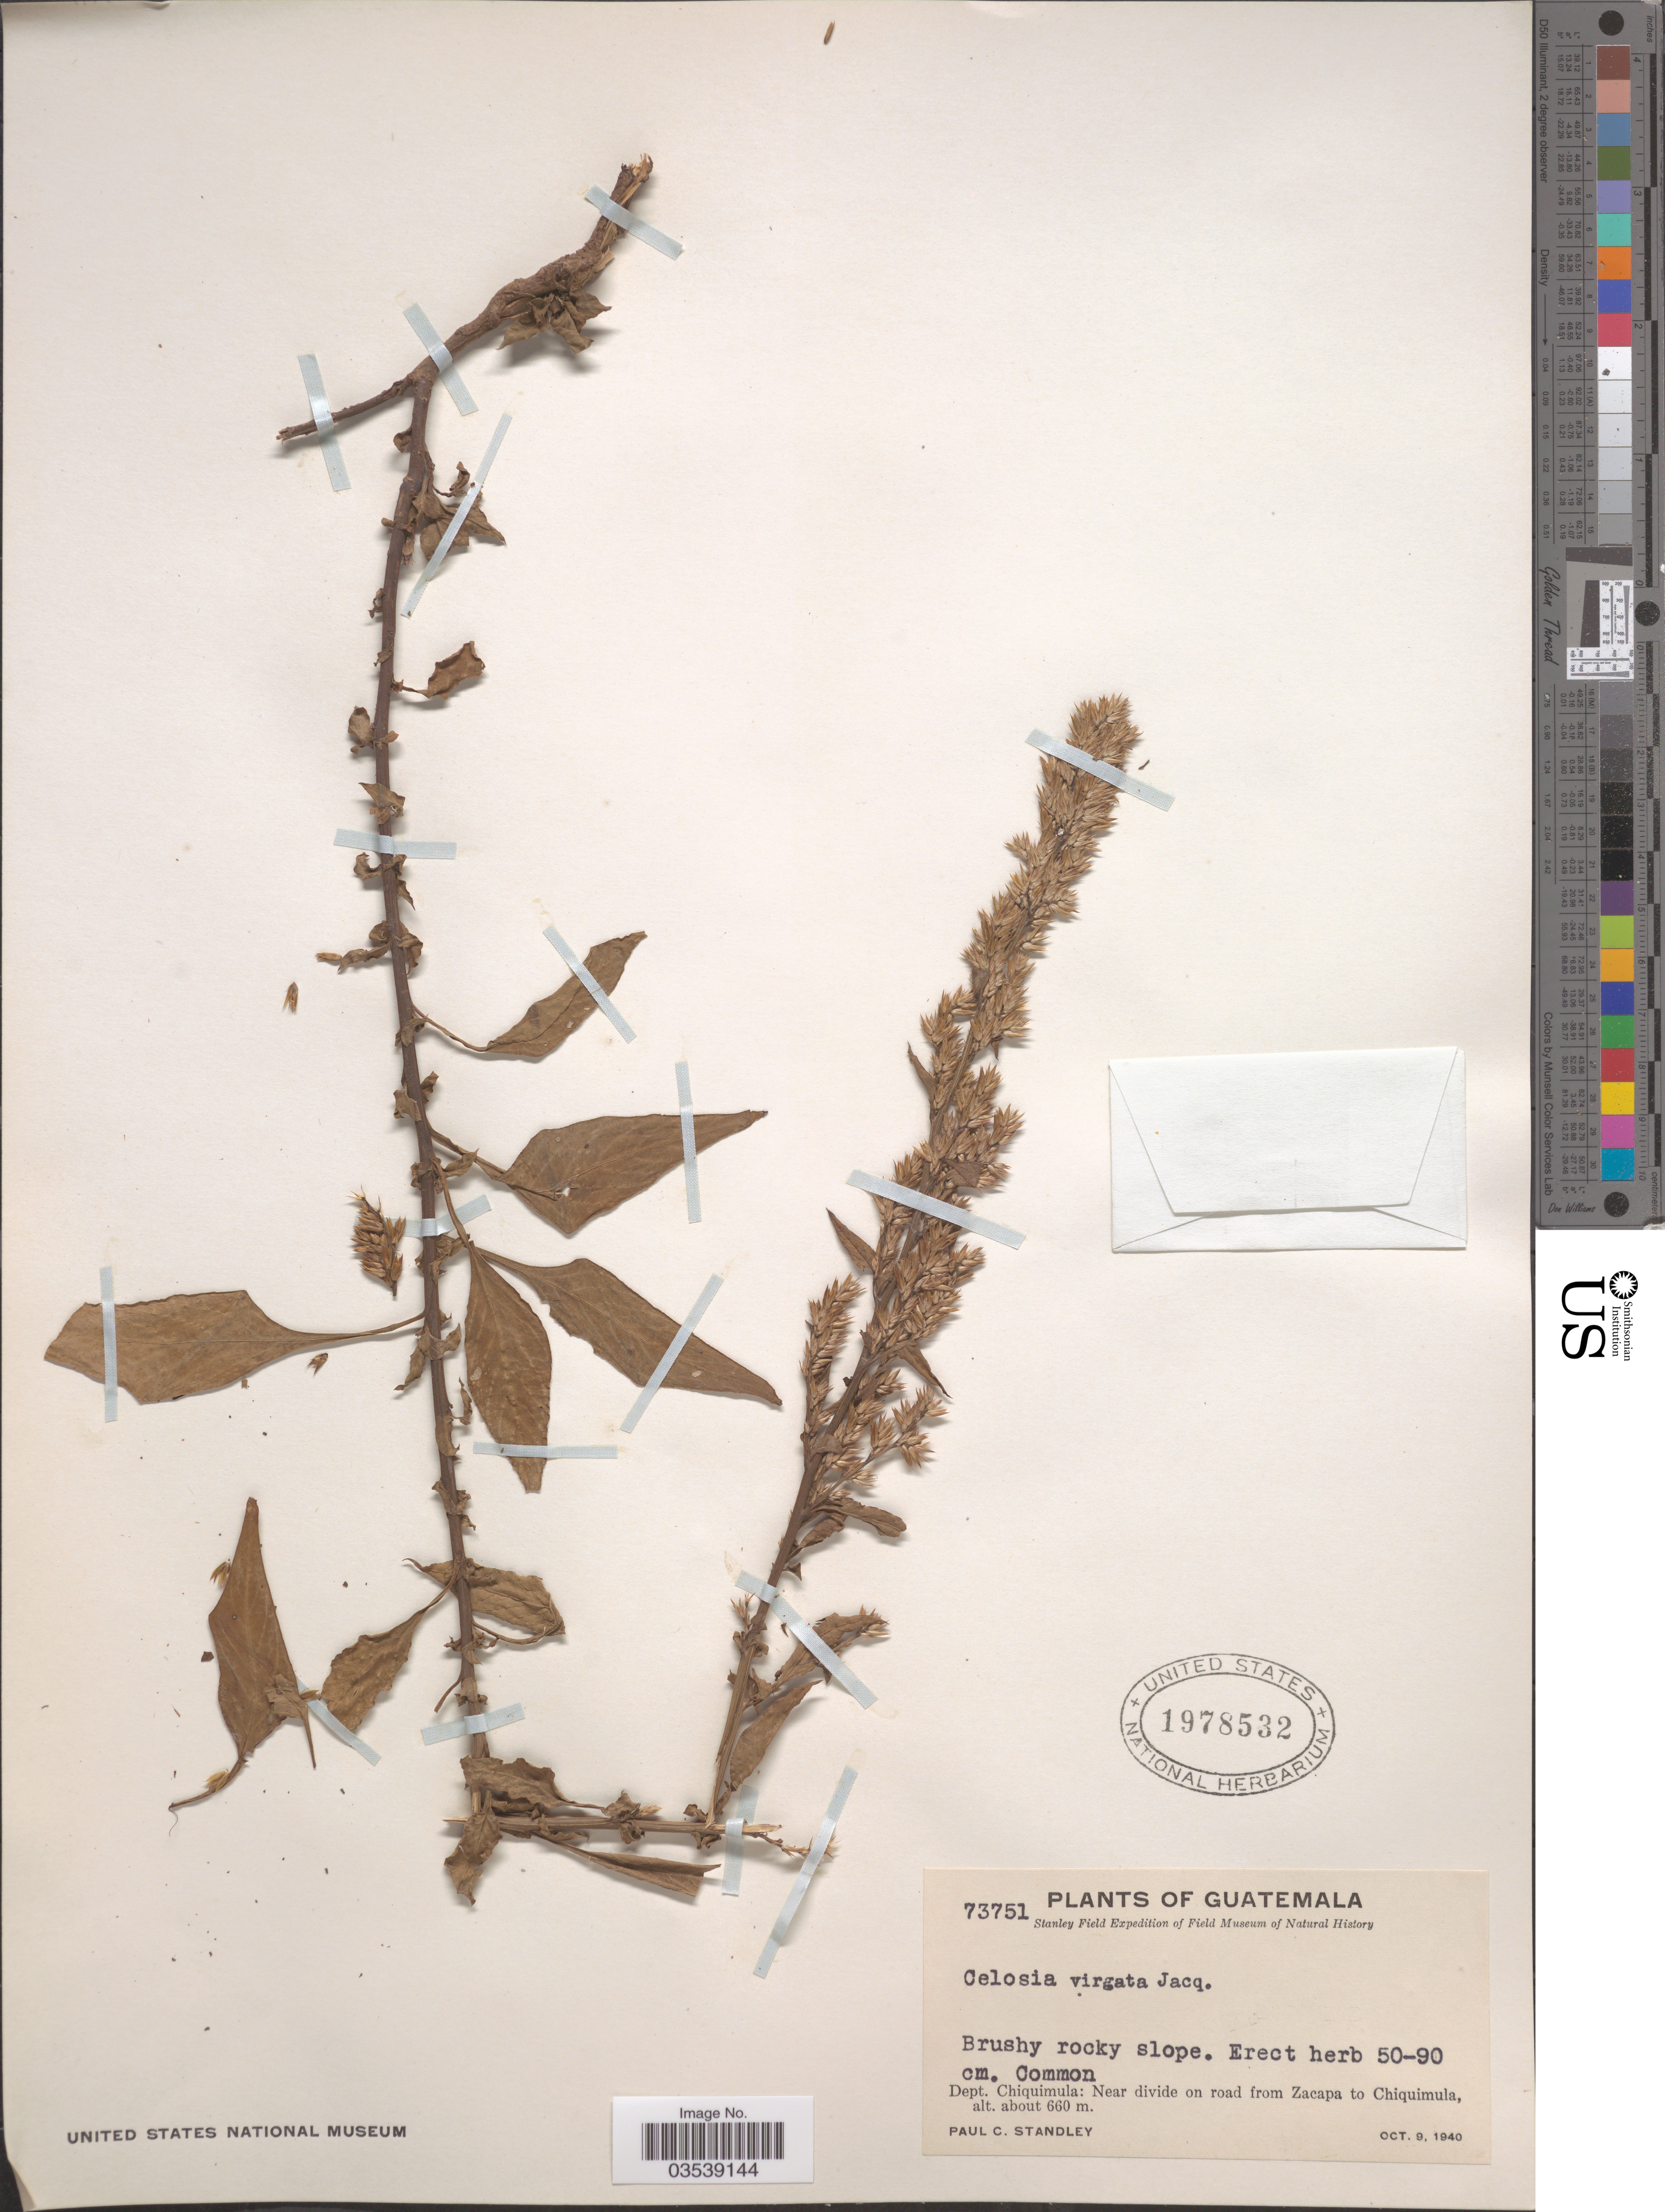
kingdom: Plantae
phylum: Tracheophyta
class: Magnoliopsida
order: Caryophyllales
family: Amaranthaceae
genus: Celosia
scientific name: Celosia virgata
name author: Jacq.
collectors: P. C. Standley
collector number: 73751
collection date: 1940-10-09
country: Guatemala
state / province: Chiquimula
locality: Dept. Chiquimula: Near divide on road from Zacapa to Chiquimula.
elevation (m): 660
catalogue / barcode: US 1978532